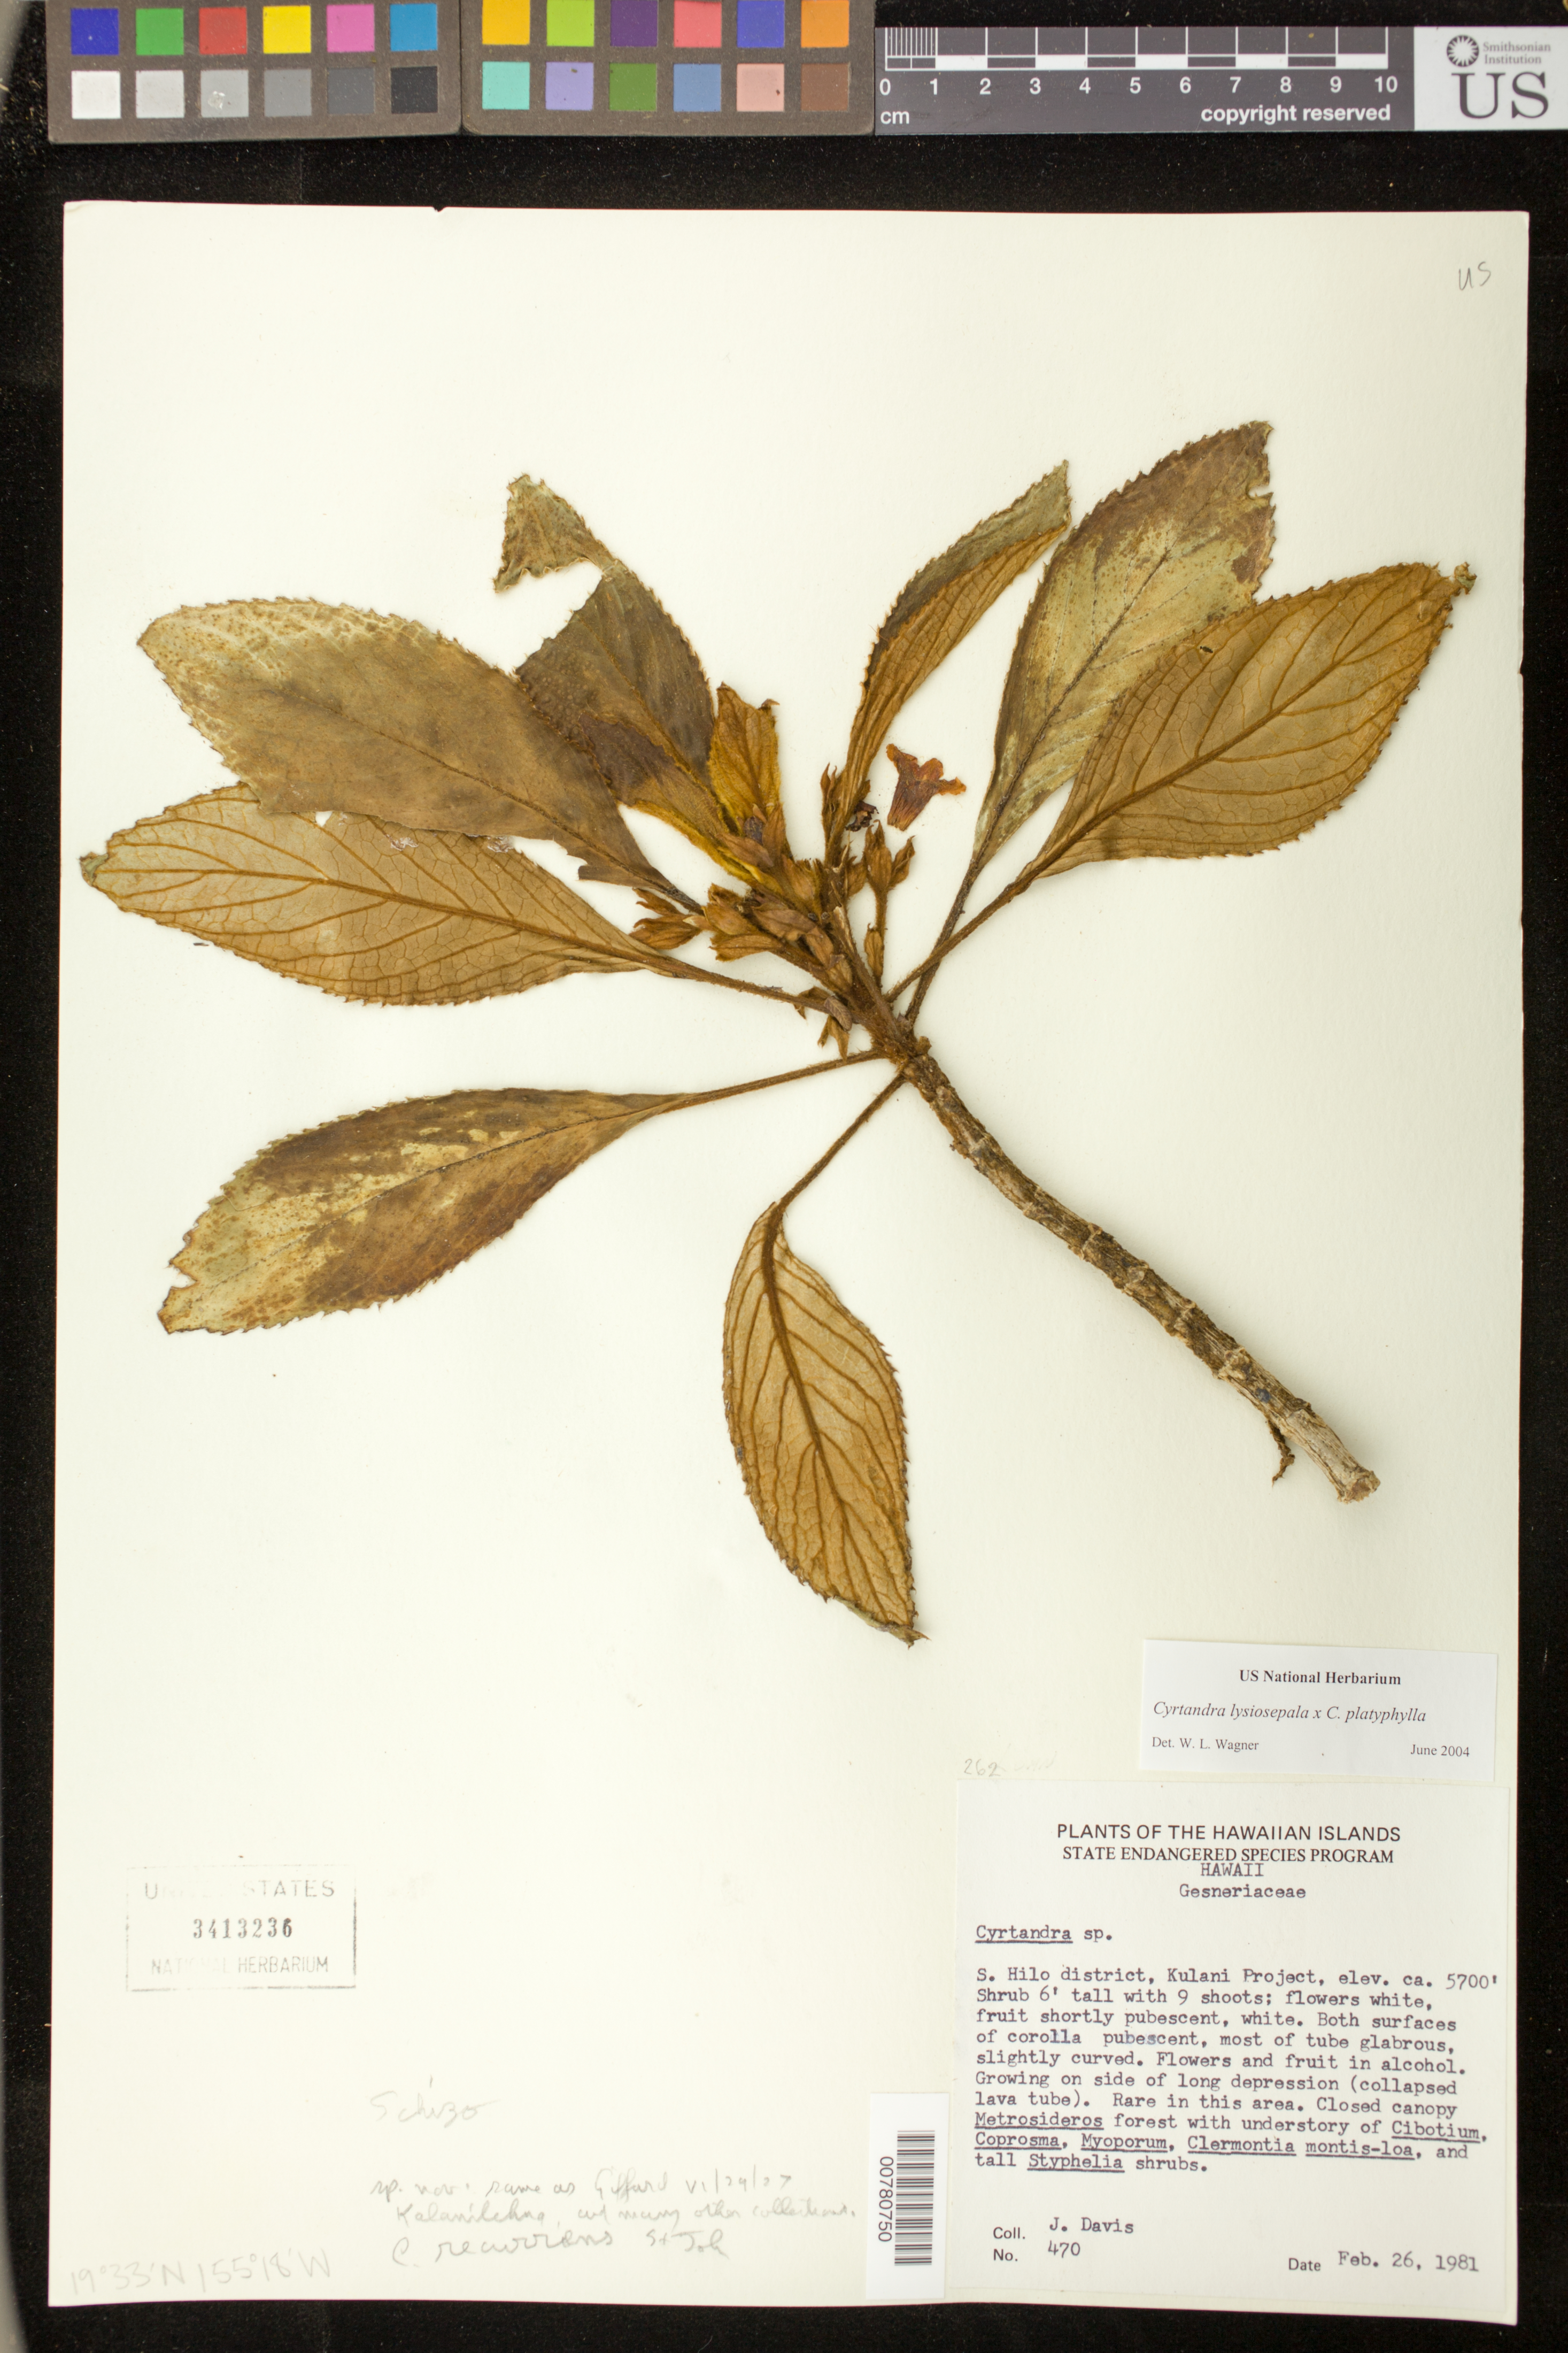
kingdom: Plantae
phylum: Tracheophyta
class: Magnoliopsida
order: Lamiales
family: Gesneriaceae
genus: Cyrtandra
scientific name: Cyrtandra lysiosepala x C. platyphylla A. Gray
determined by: Wagner, W. L., (BOT), Smithsonian Institution - National Museum of Natural History (UNITED STATES)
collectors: J. Davis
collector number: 470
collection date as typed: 26 Feb 1981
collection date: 1981-02-26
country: United States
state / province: Hawaii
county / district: Hawaii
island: Hawaii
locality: S. Hilo district, Kulani Project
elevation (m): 1737.4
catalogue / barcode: US 3413236